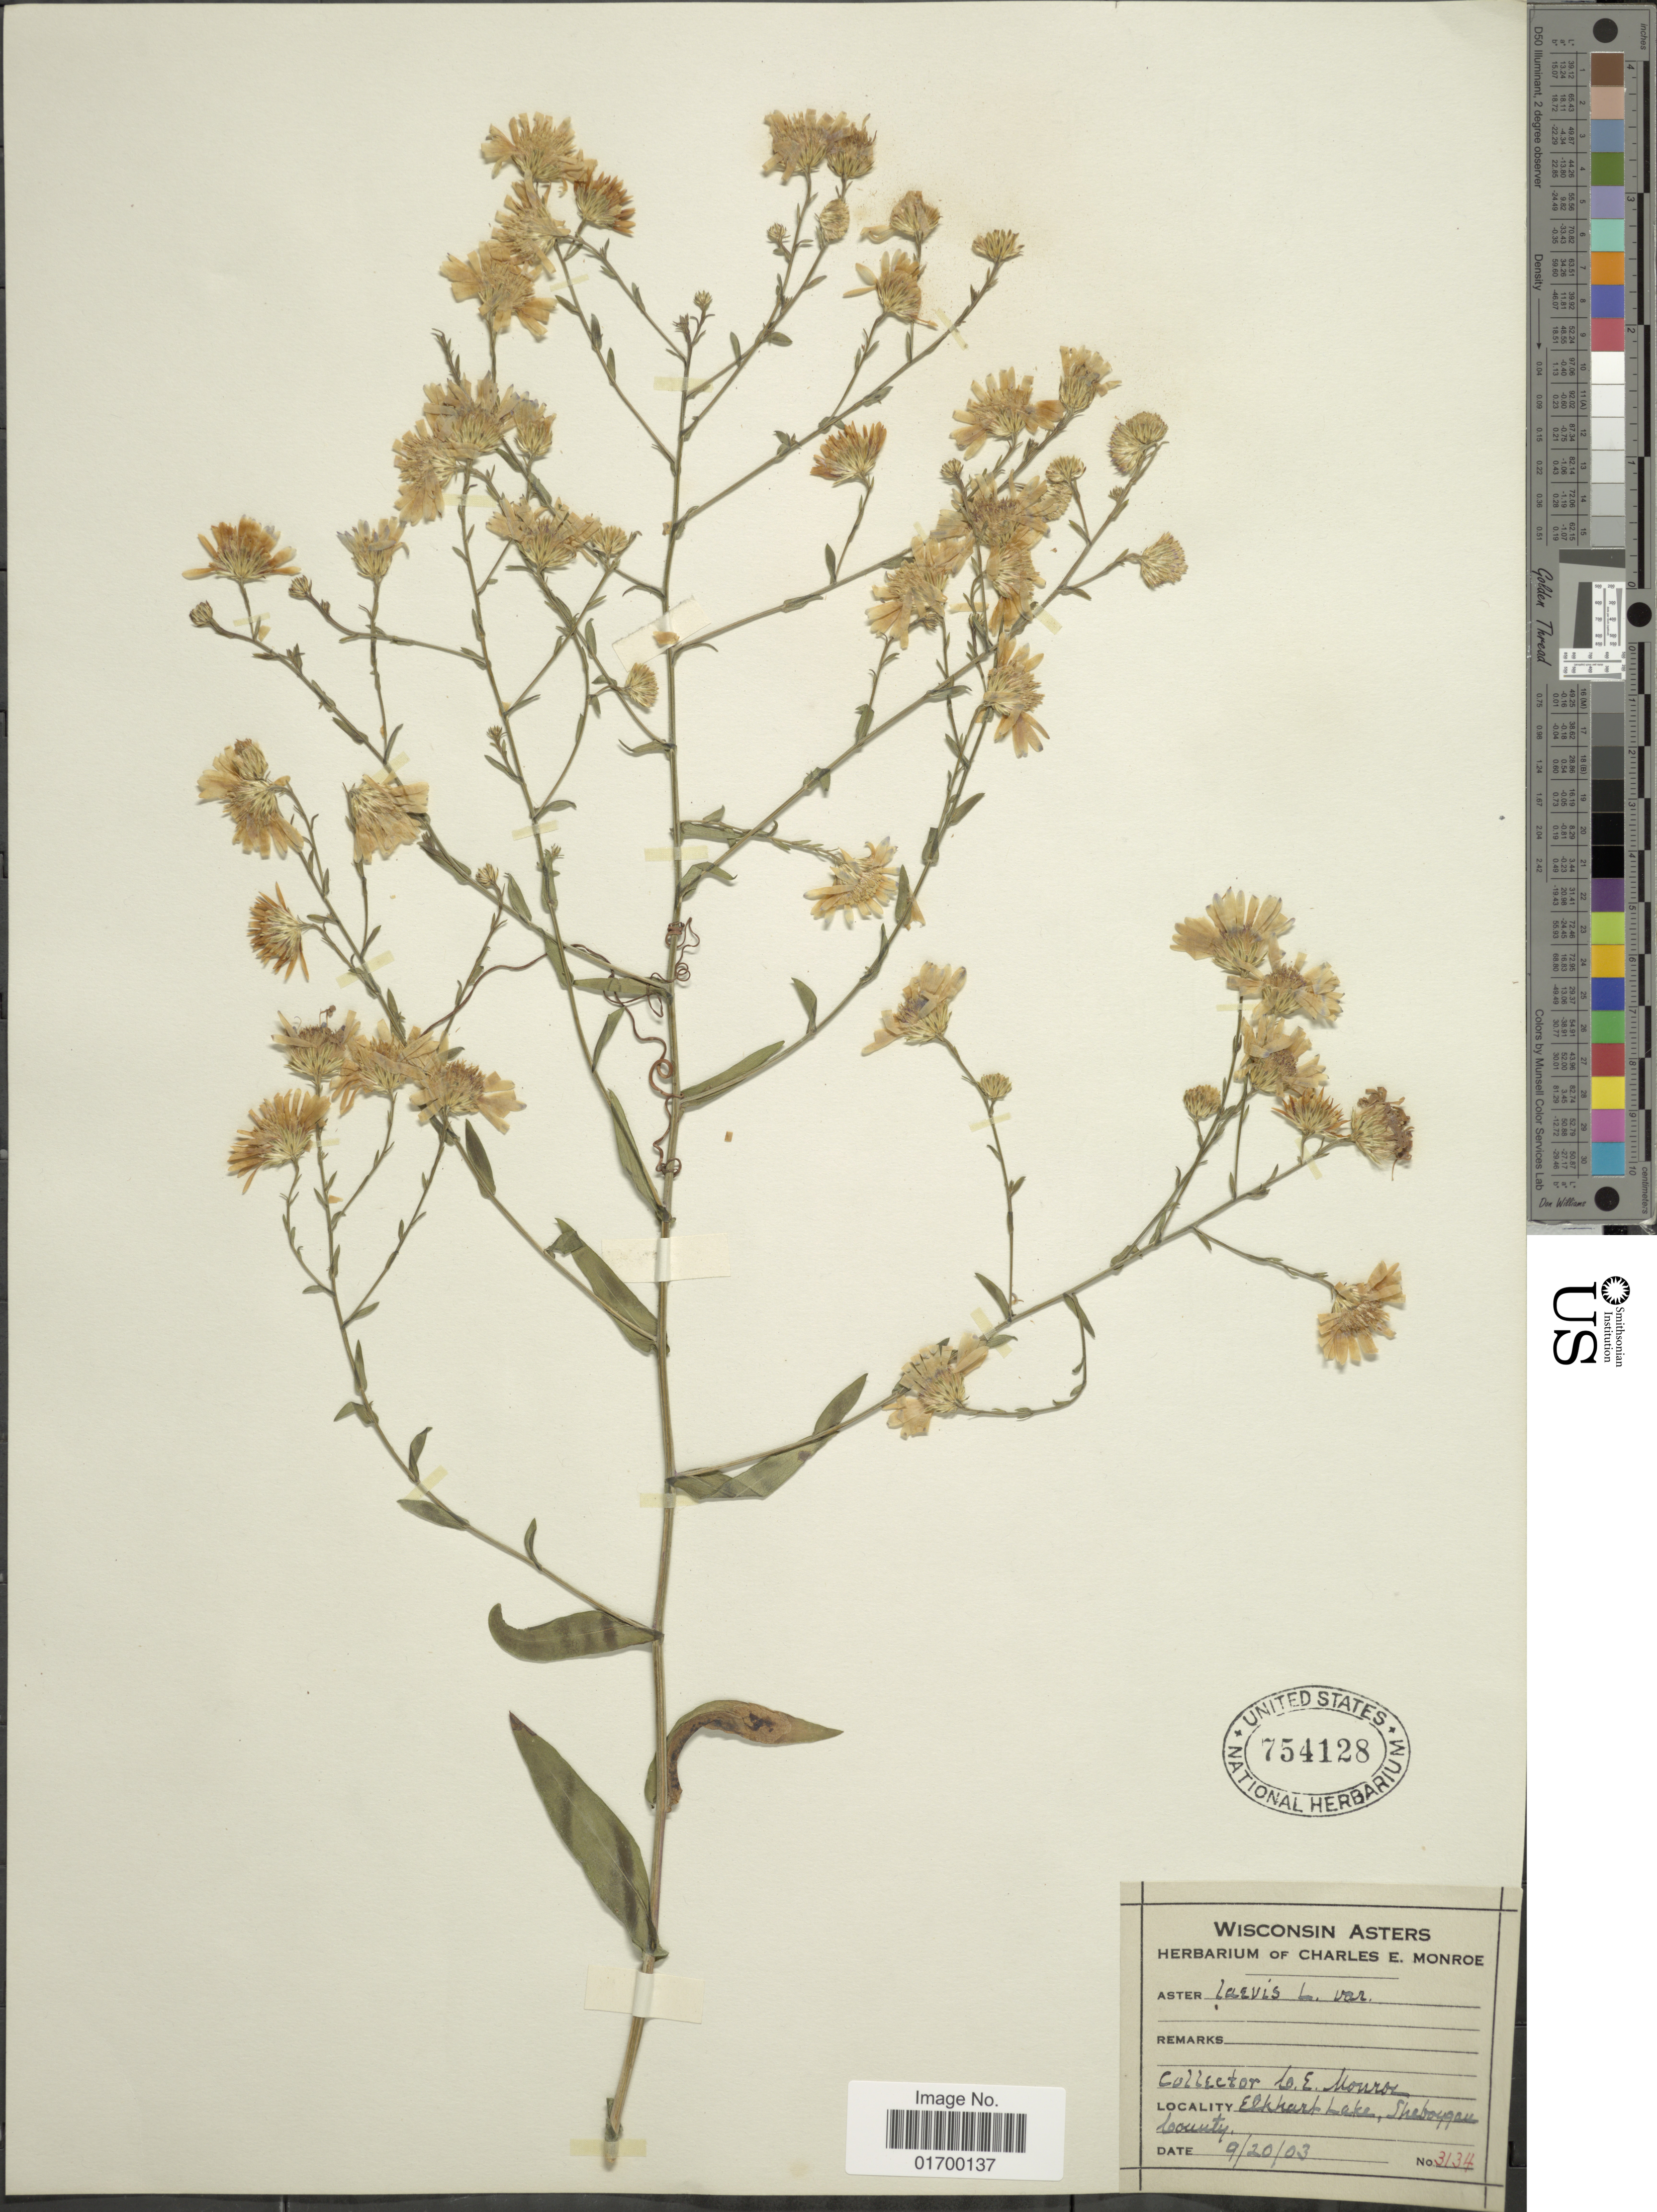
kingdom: Plantae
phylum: Tracheophyta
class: Magnoliopsida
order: Asterales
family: Asteraceae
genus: Symphyotrichum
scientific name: Symphyotrichum laeve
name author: (L.) Á. Löve & D. Löve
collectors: C. Monroe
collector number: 3134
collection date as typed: Transcribed d/m/y: 20/9/3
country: United States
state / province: Wisconsin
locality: Elkhart Lake, Sheboygan County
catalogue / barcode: US 754128